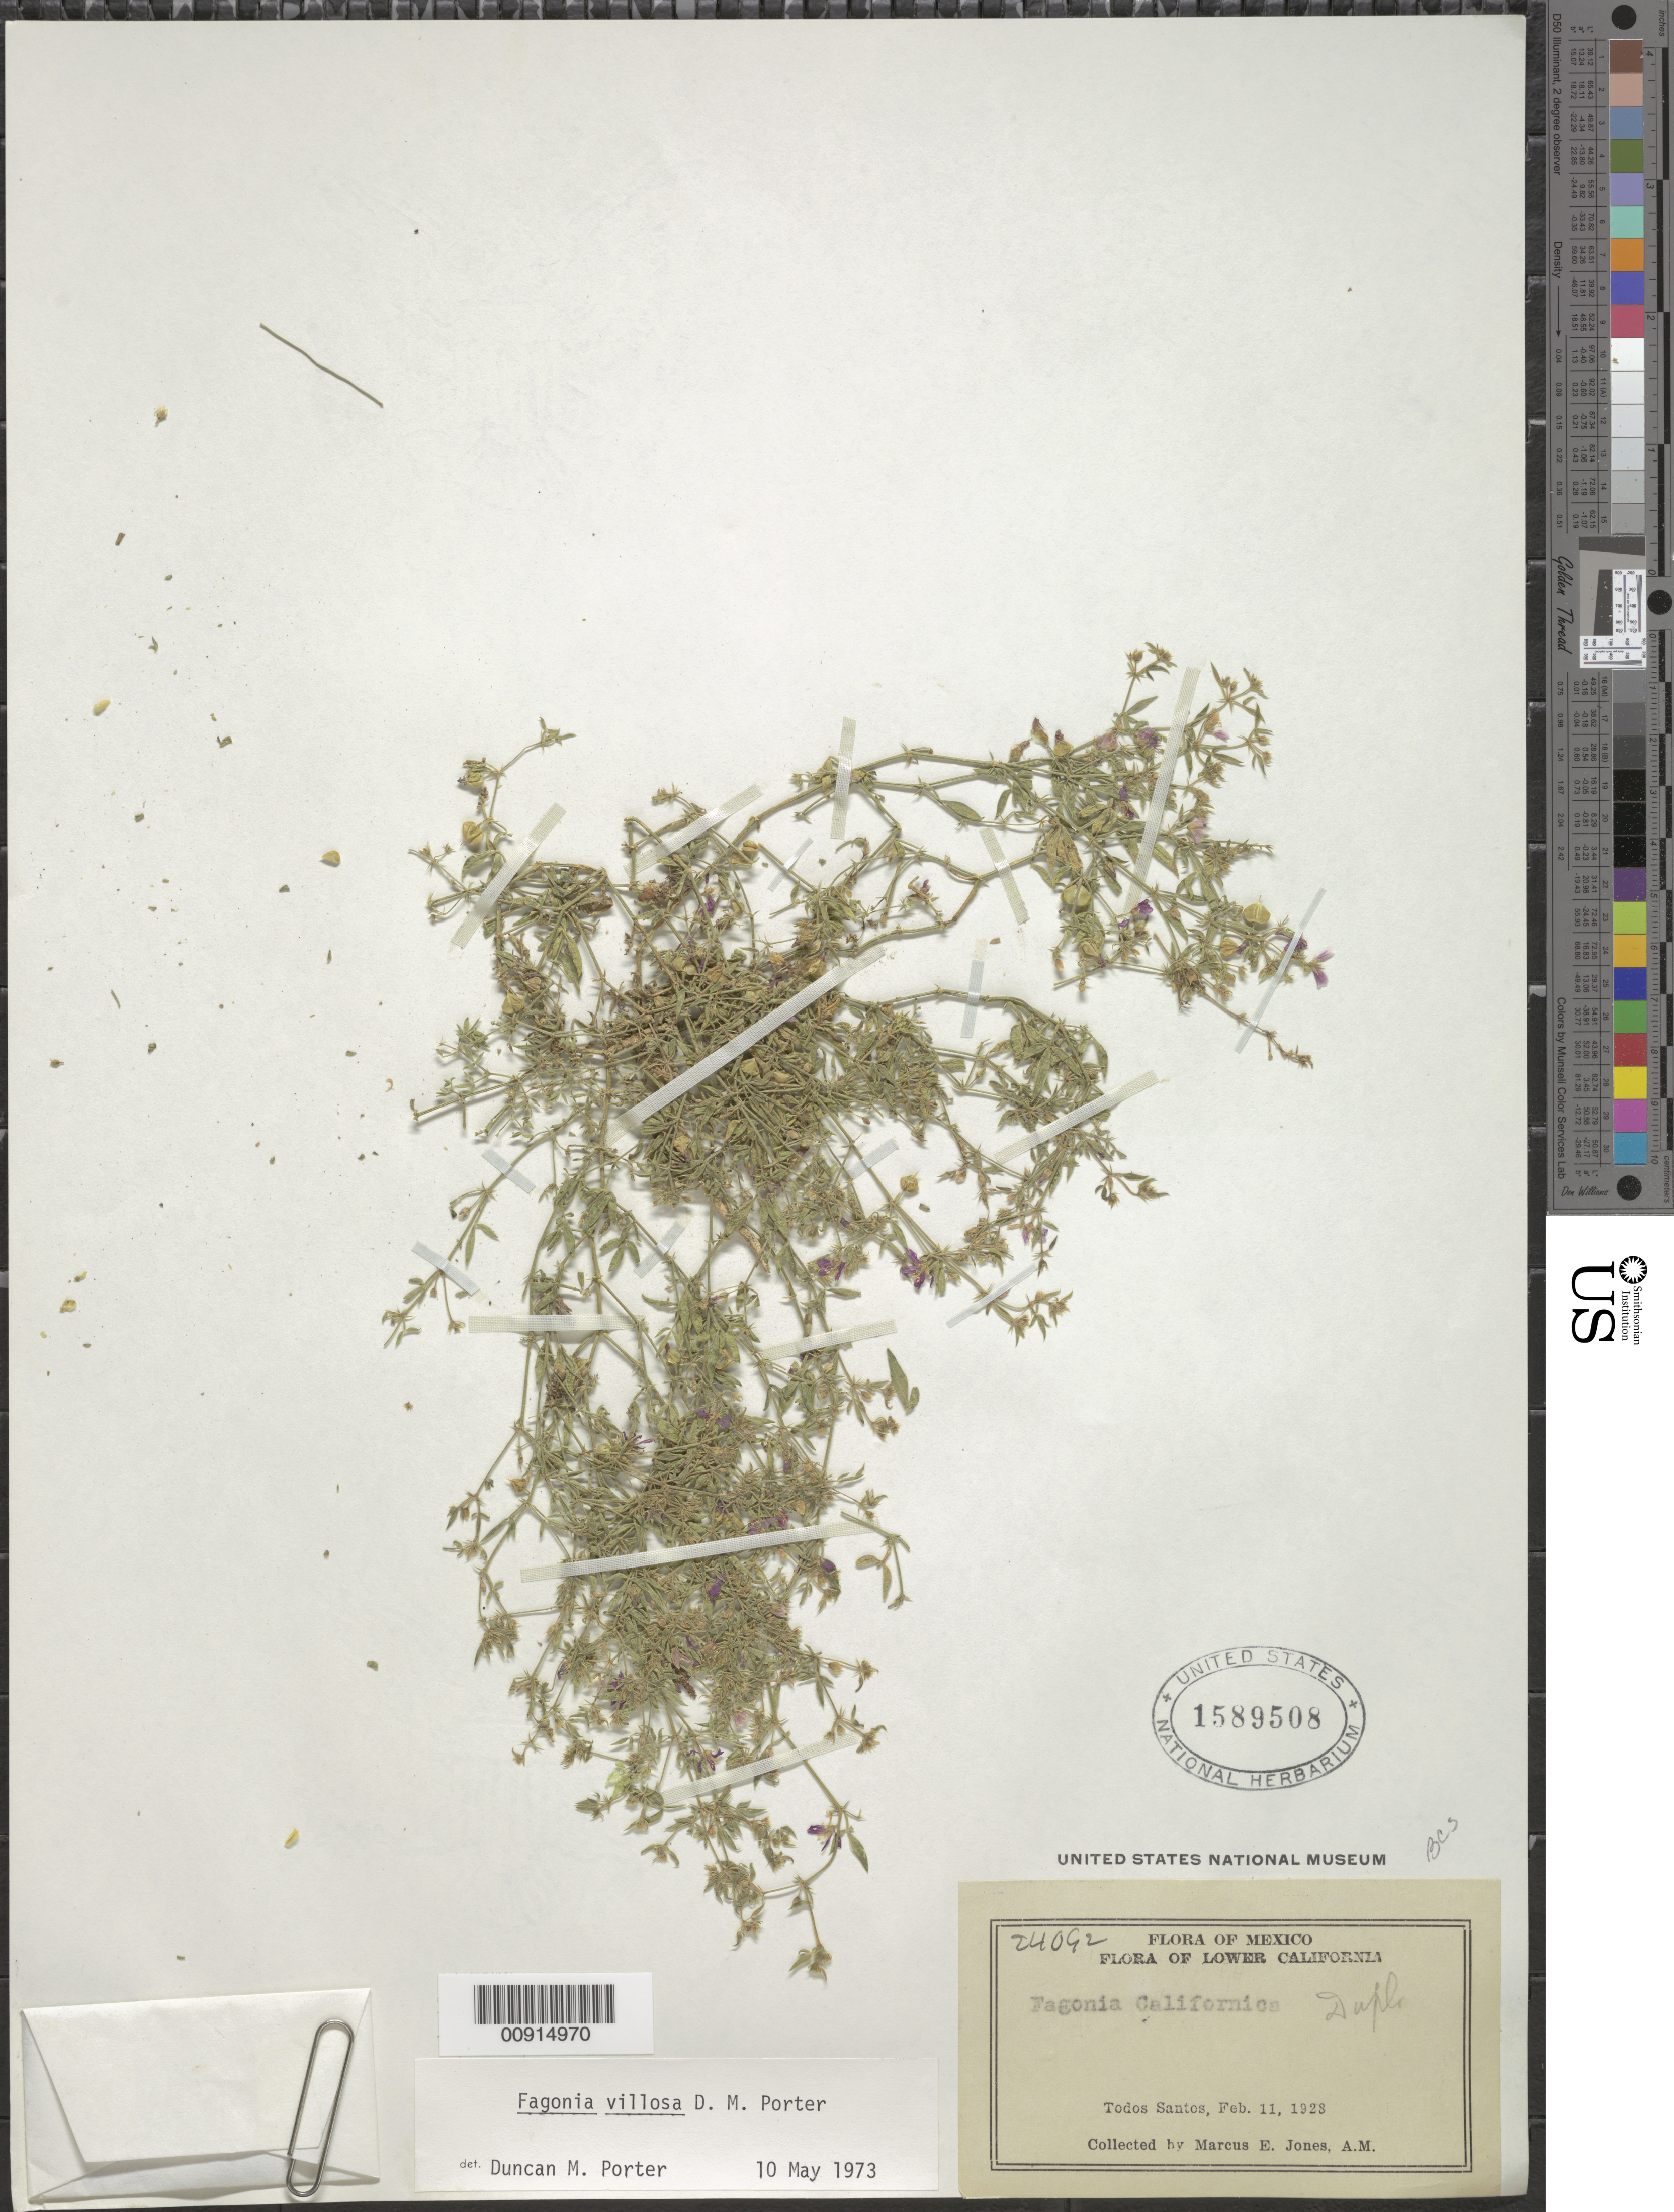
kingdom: Plantae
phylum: Tracheophyta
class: Magnoliopsida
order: Zygophyllales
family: Zygophyllaceae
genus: Fagonia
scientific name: Fagonia villosa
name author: D.M. Porter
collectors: M. E. Jones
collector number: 24092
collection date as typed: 11 Feb 1928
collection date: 1928-02-11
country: Mexico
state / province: Baja California Sur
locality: Todos Santos, Lower California.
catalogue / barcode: US 1589508